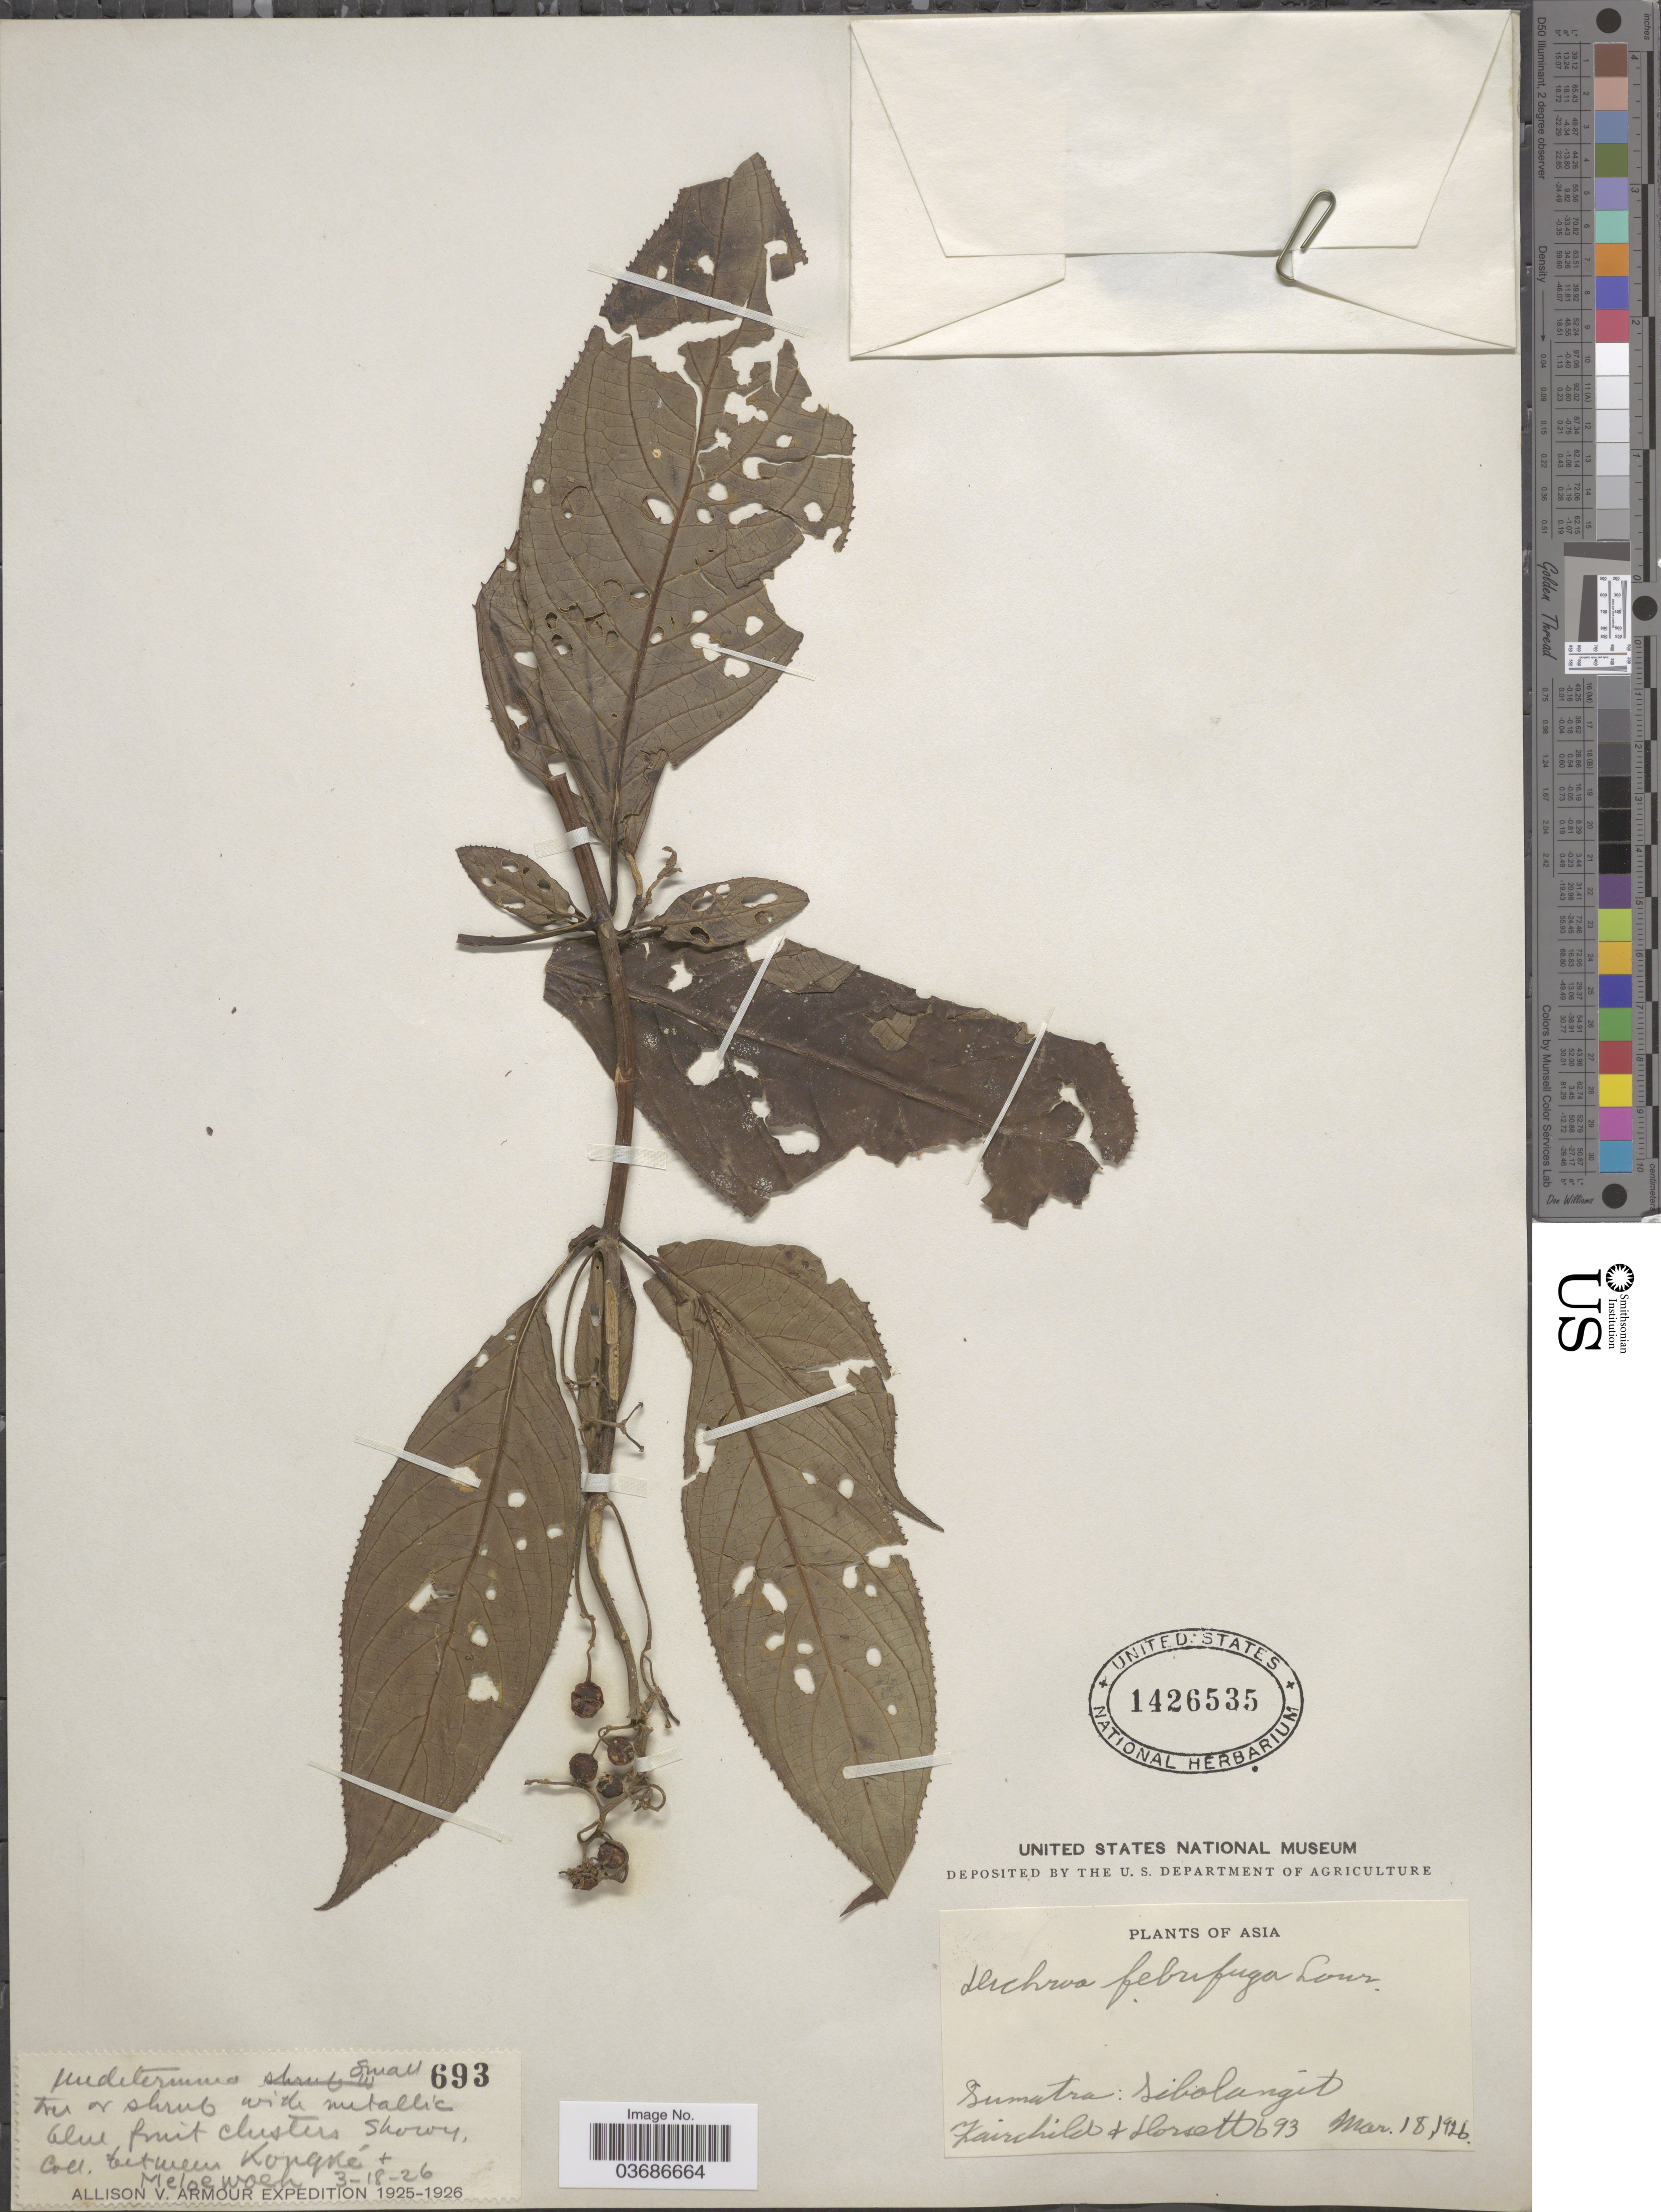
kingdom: Plantae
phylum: Tracheophyta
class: Magnoliopsida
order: Cornales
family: Hydrangeaceae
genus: Hydrangea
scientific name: Hydrangea febrifuga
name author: (Lour.) Y. De Smet & C. Granados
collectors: -. Fairchild & -- Dorsett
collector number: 693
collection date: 1926-03-18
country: Indonesia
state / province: Sumatra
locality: Sibolangit. Between Kongké [interpreted] & Meloewoeh. Allison V. Armour Expedition 1925-1926.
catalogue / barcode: US 1426535